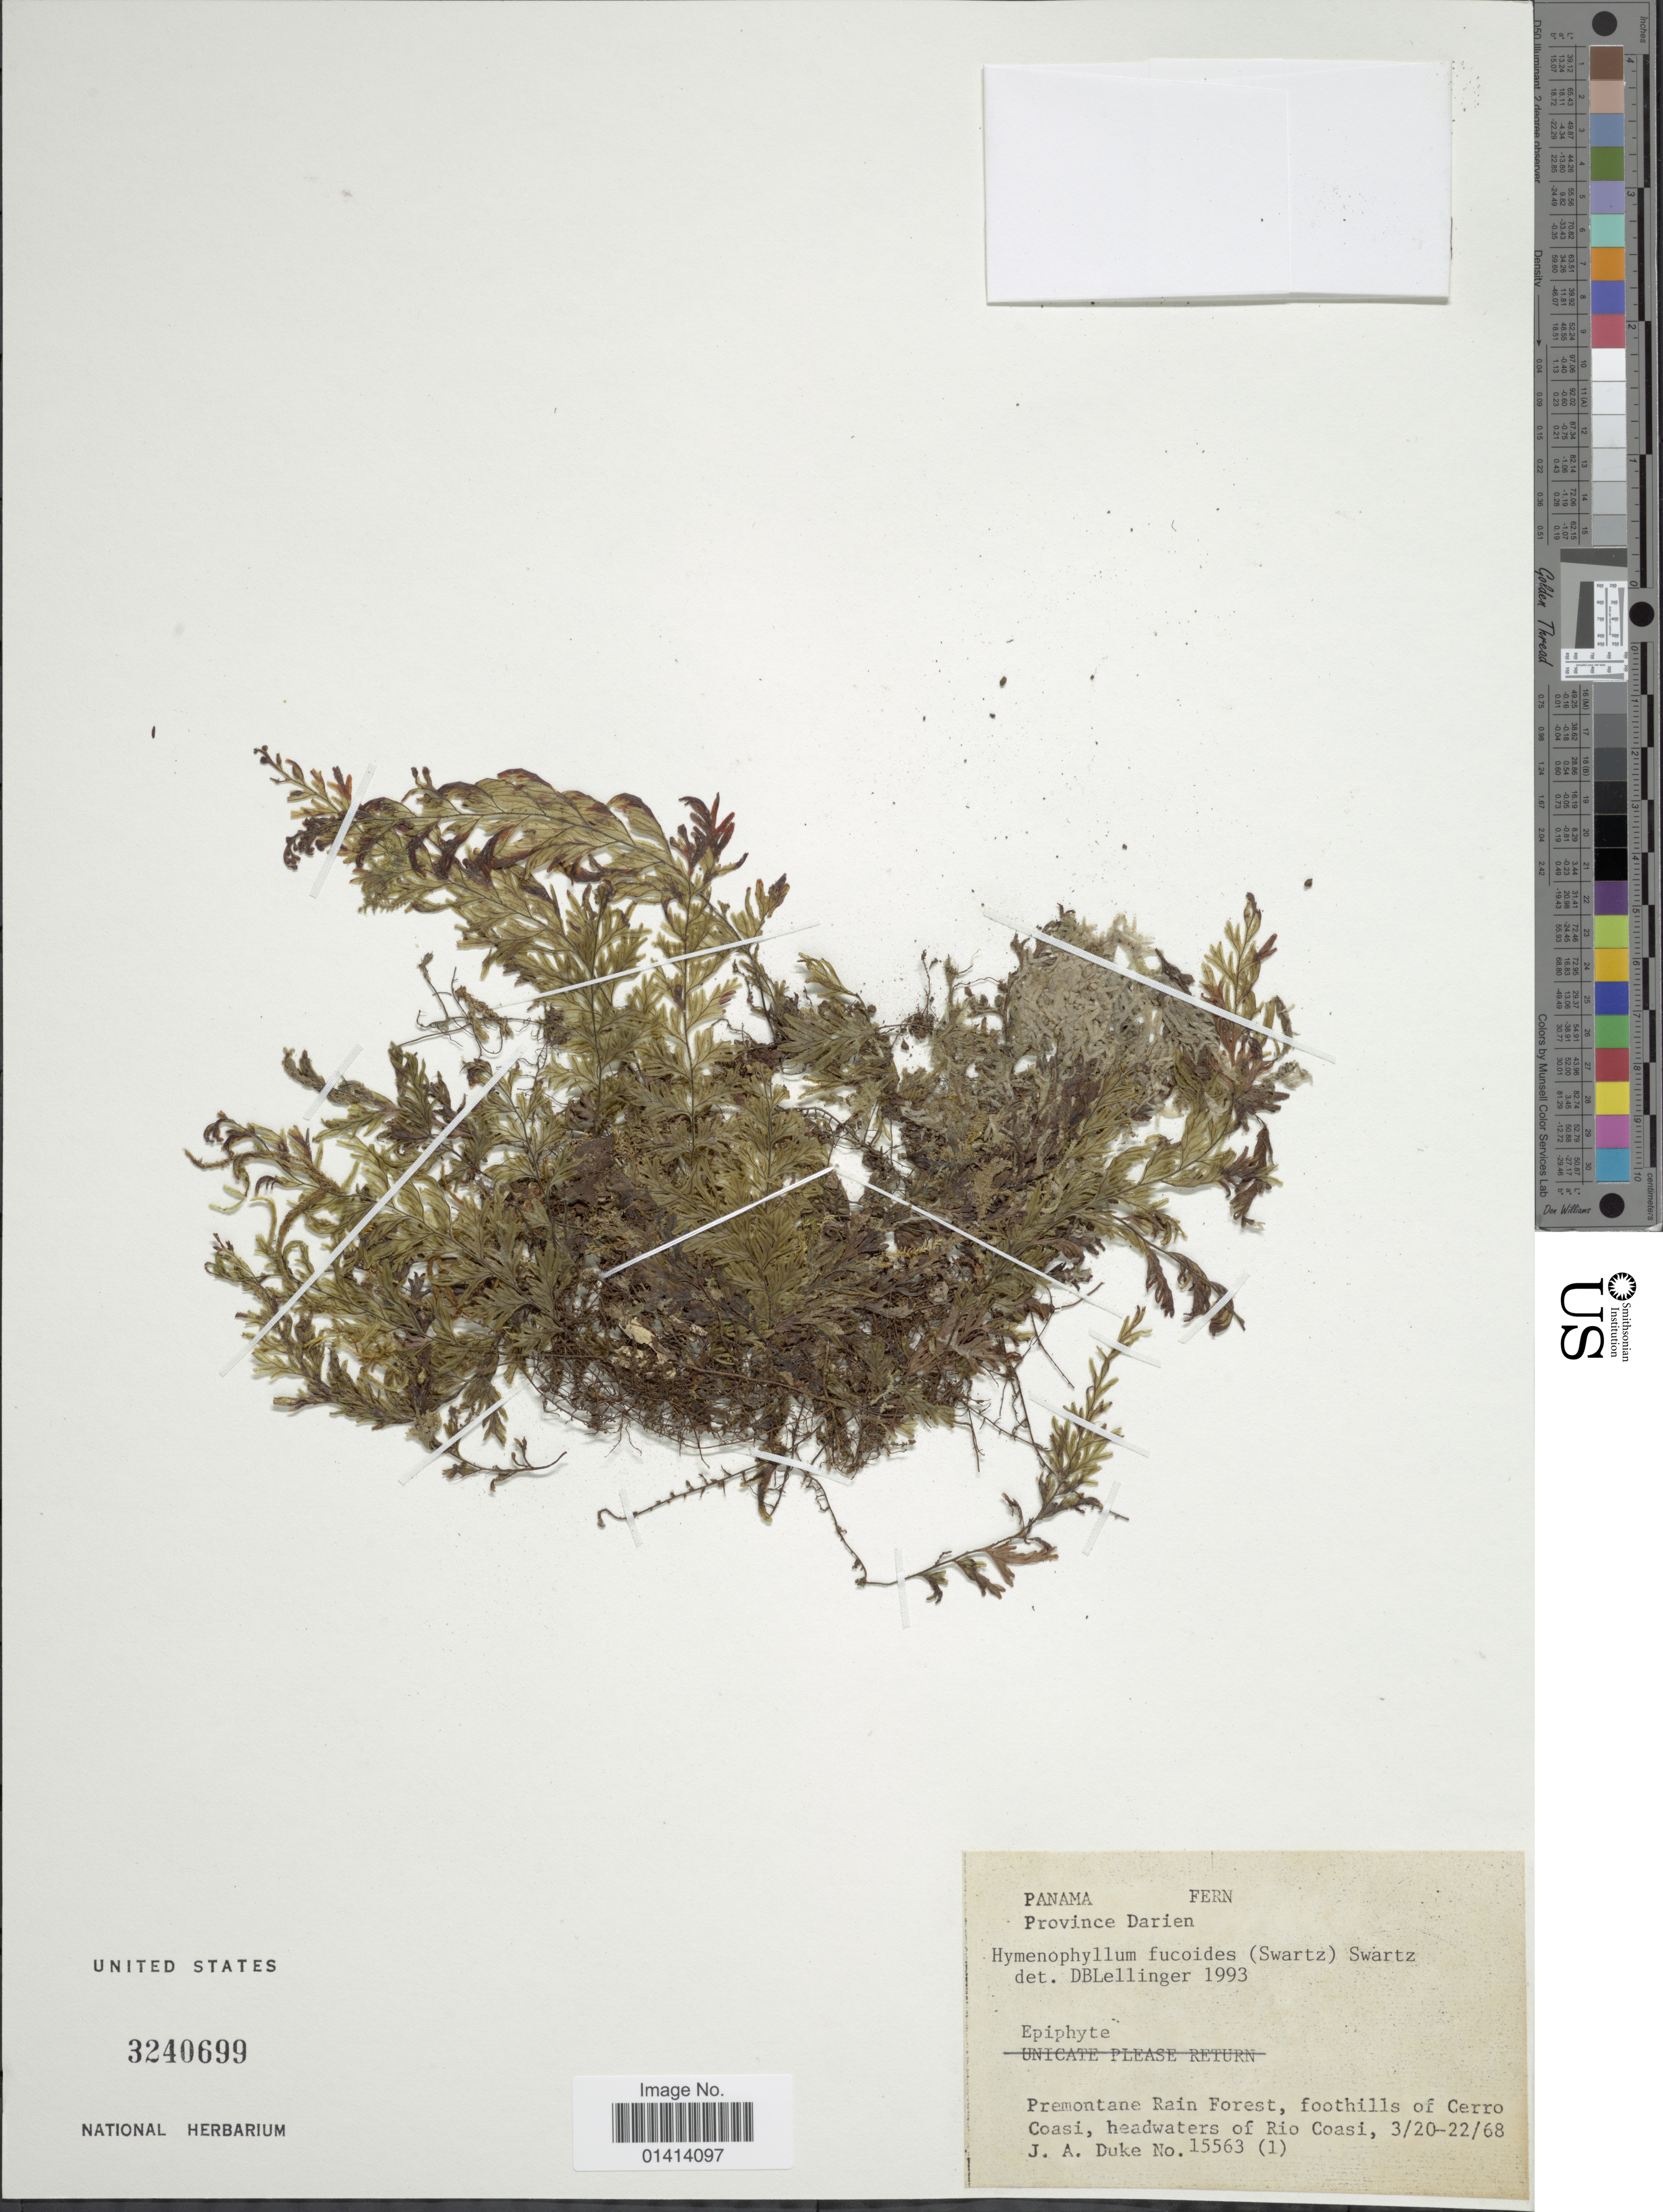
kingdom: Plantae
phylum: Tracheophyta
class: Polypodiopsida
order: Hymenophyllales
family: Hymenophyllaceae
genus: Hymenophyllum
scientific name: Hymenophyllum fucoides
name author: (Sw.) Sw.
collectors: J. A. Duke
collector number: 15563 (1)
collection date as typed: Transcribed d/m/y: 20/3/68 to 22/3/68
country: Panama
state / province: Darién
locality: Foothills of Cerro Coasi, headwaters of rio Coasi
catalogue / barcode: US 3240699